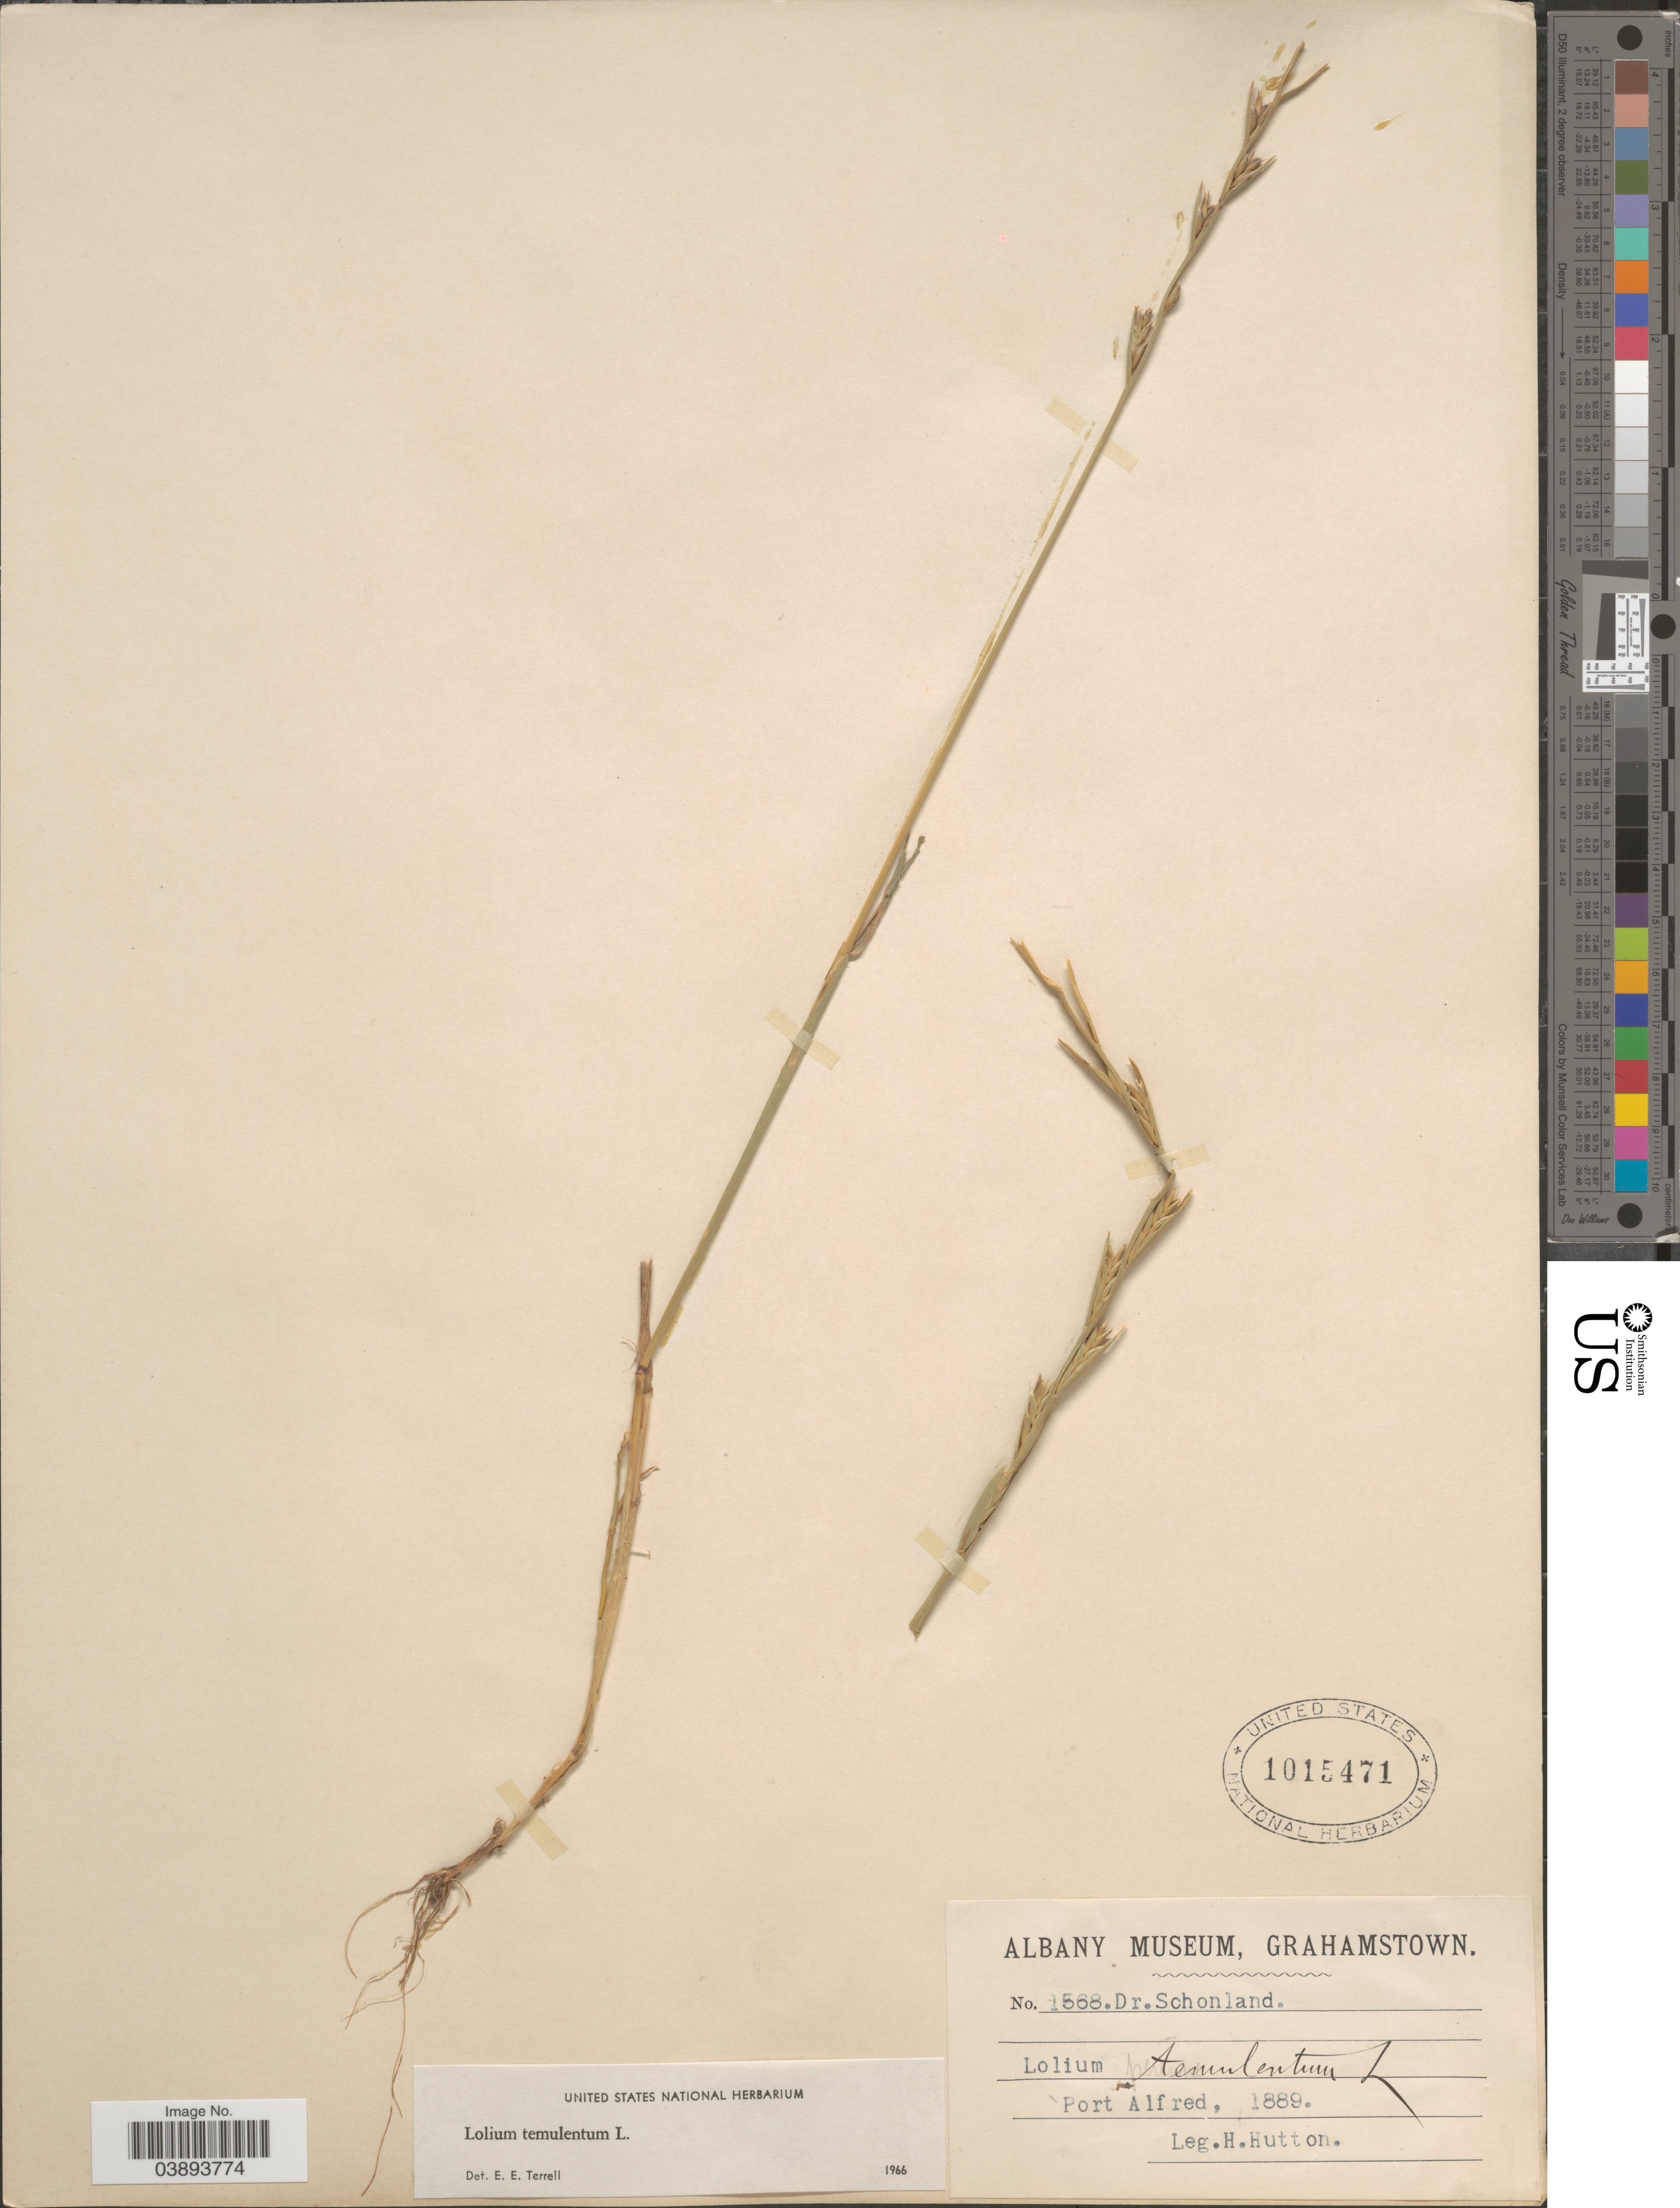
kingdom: Plantae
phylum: Tracheophyta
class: Liliopsida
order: Poales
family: Poaceae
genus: Lolium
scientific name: Lolium temulentum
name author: L.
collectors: H. Hutton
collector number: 1568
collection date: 1889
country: South Africa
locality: Port Alfred.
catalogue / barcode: US 1015471